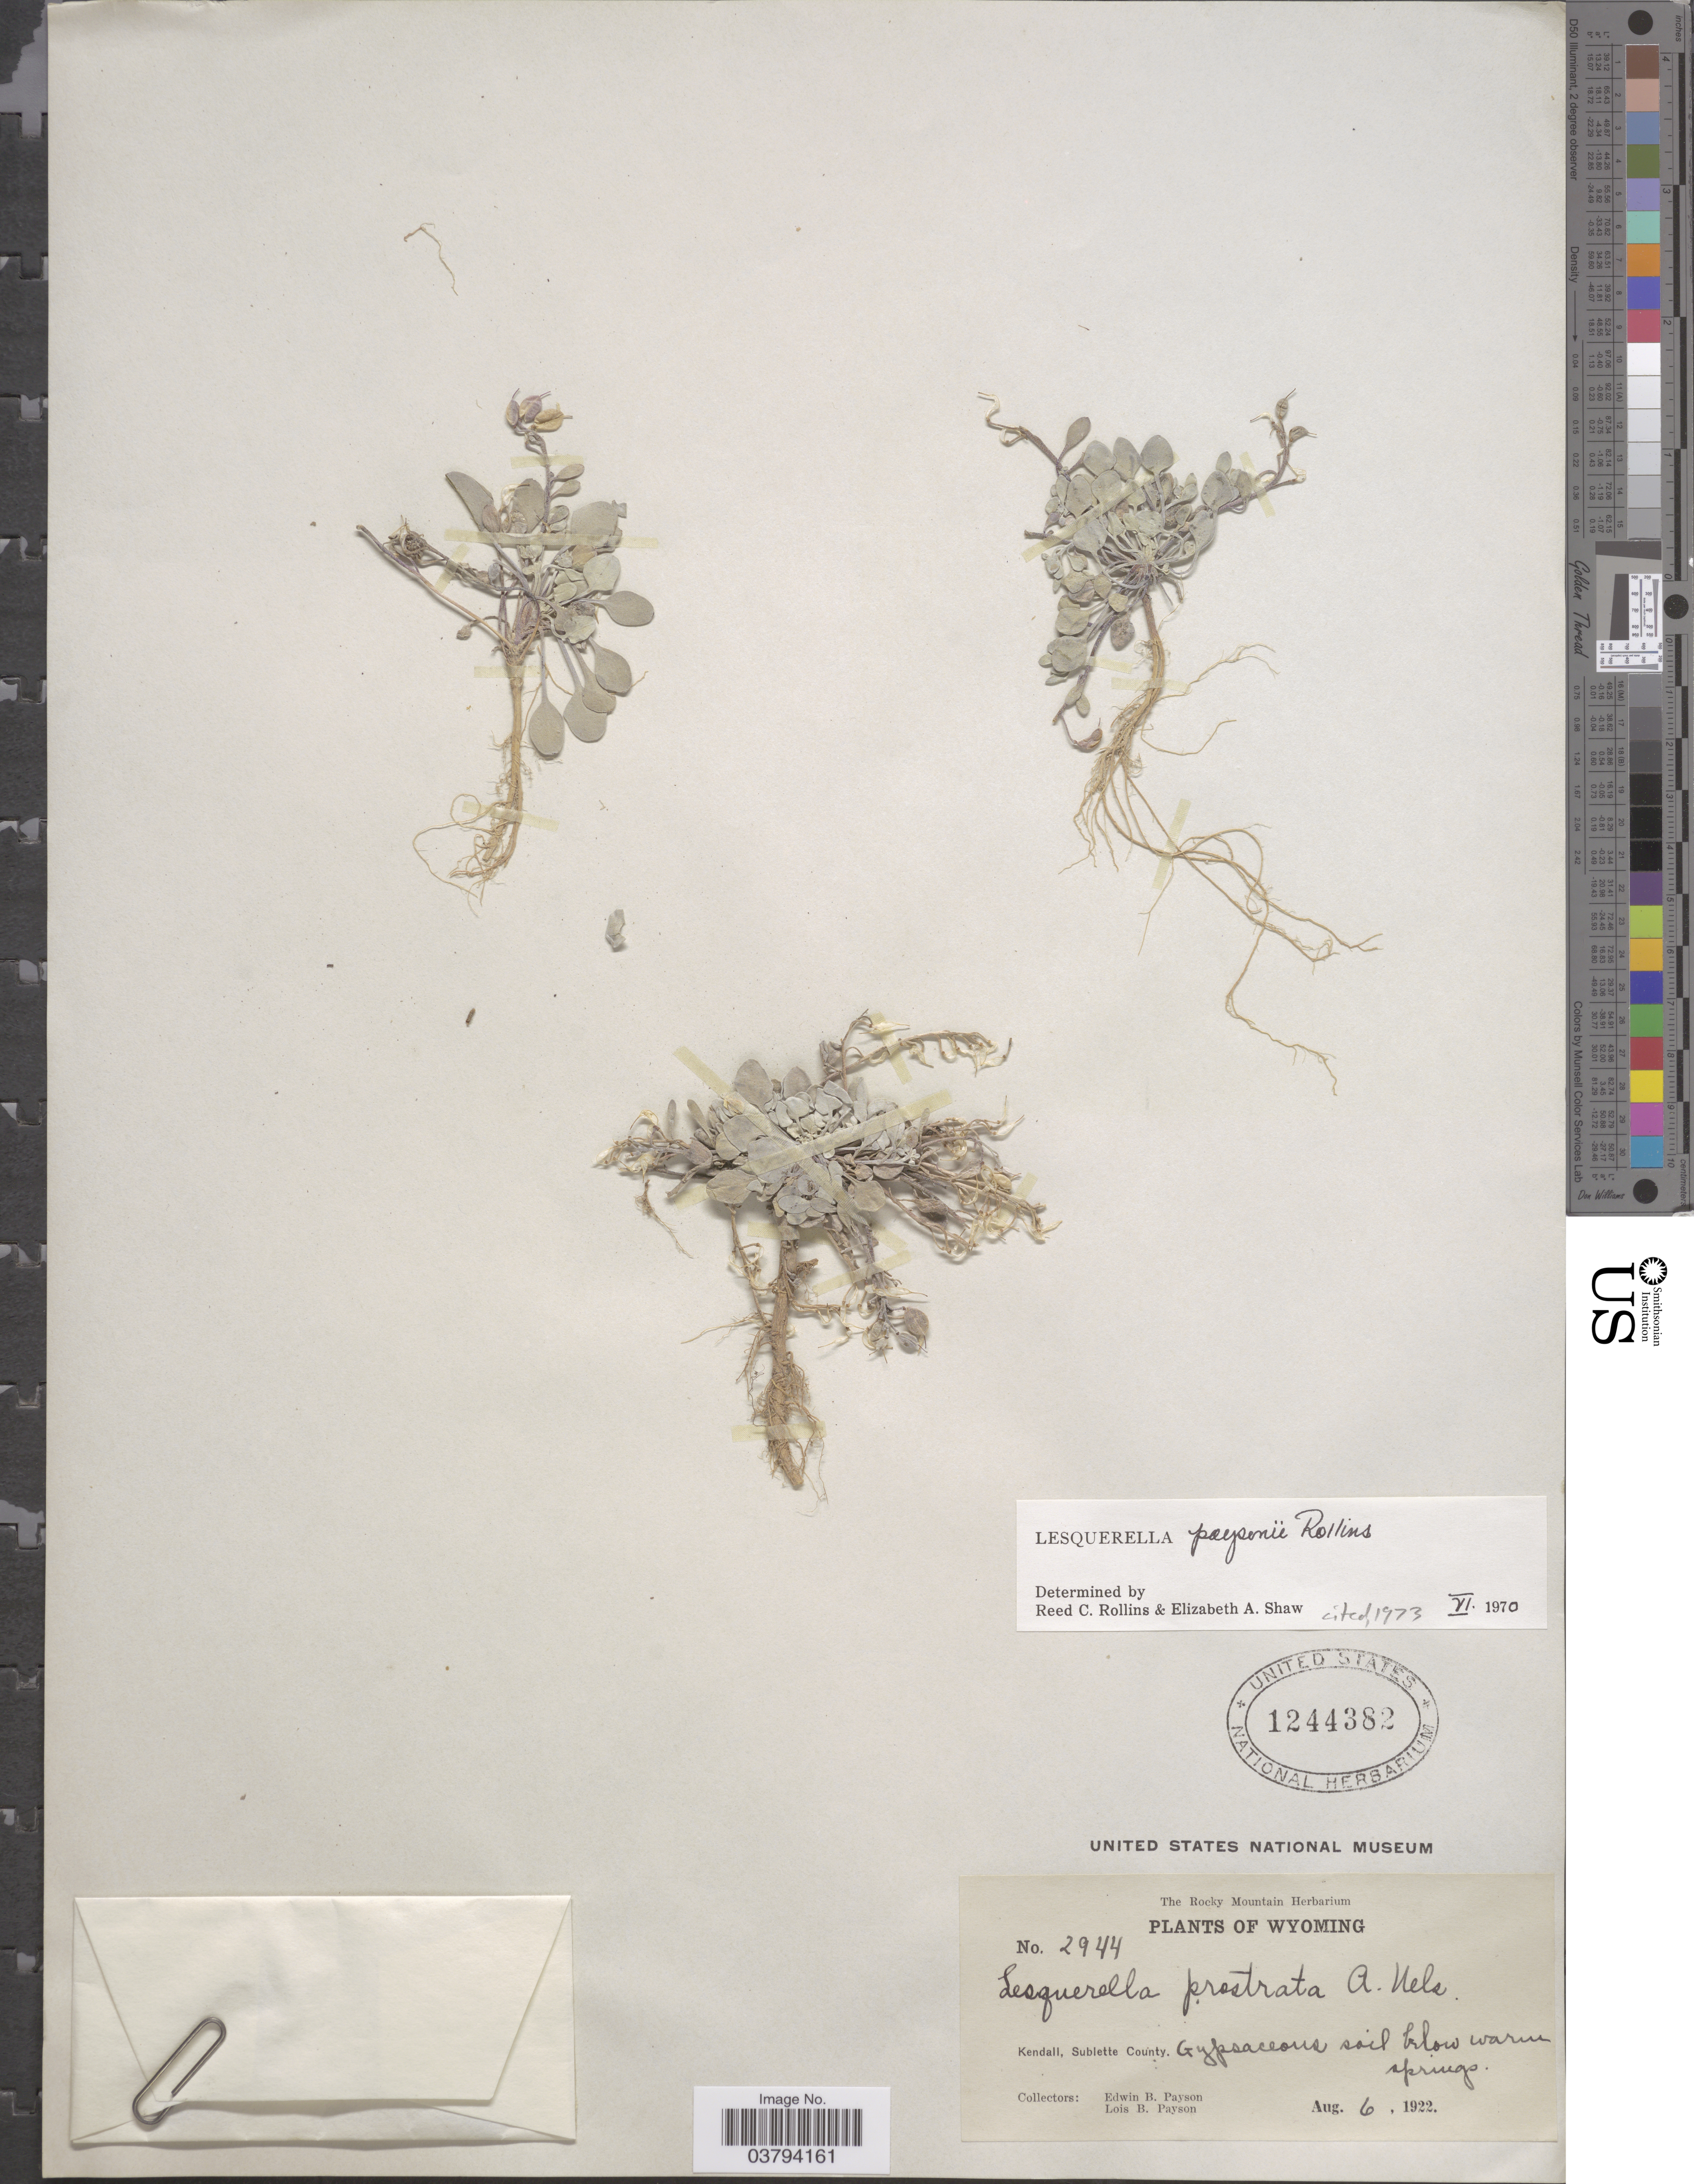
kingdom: Plantae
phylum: Tracheophyta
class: Magnoliopsida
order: Brassicales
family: Brassicaceae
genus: Lesquerella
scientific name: Lesquerella paysonii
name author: Rollins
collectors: E. B. Payson & L. Payson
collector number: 2944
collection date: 1922-08-06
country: United States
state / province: Wyoming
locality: Kendall, Sublette County.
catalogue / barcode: US 1244382